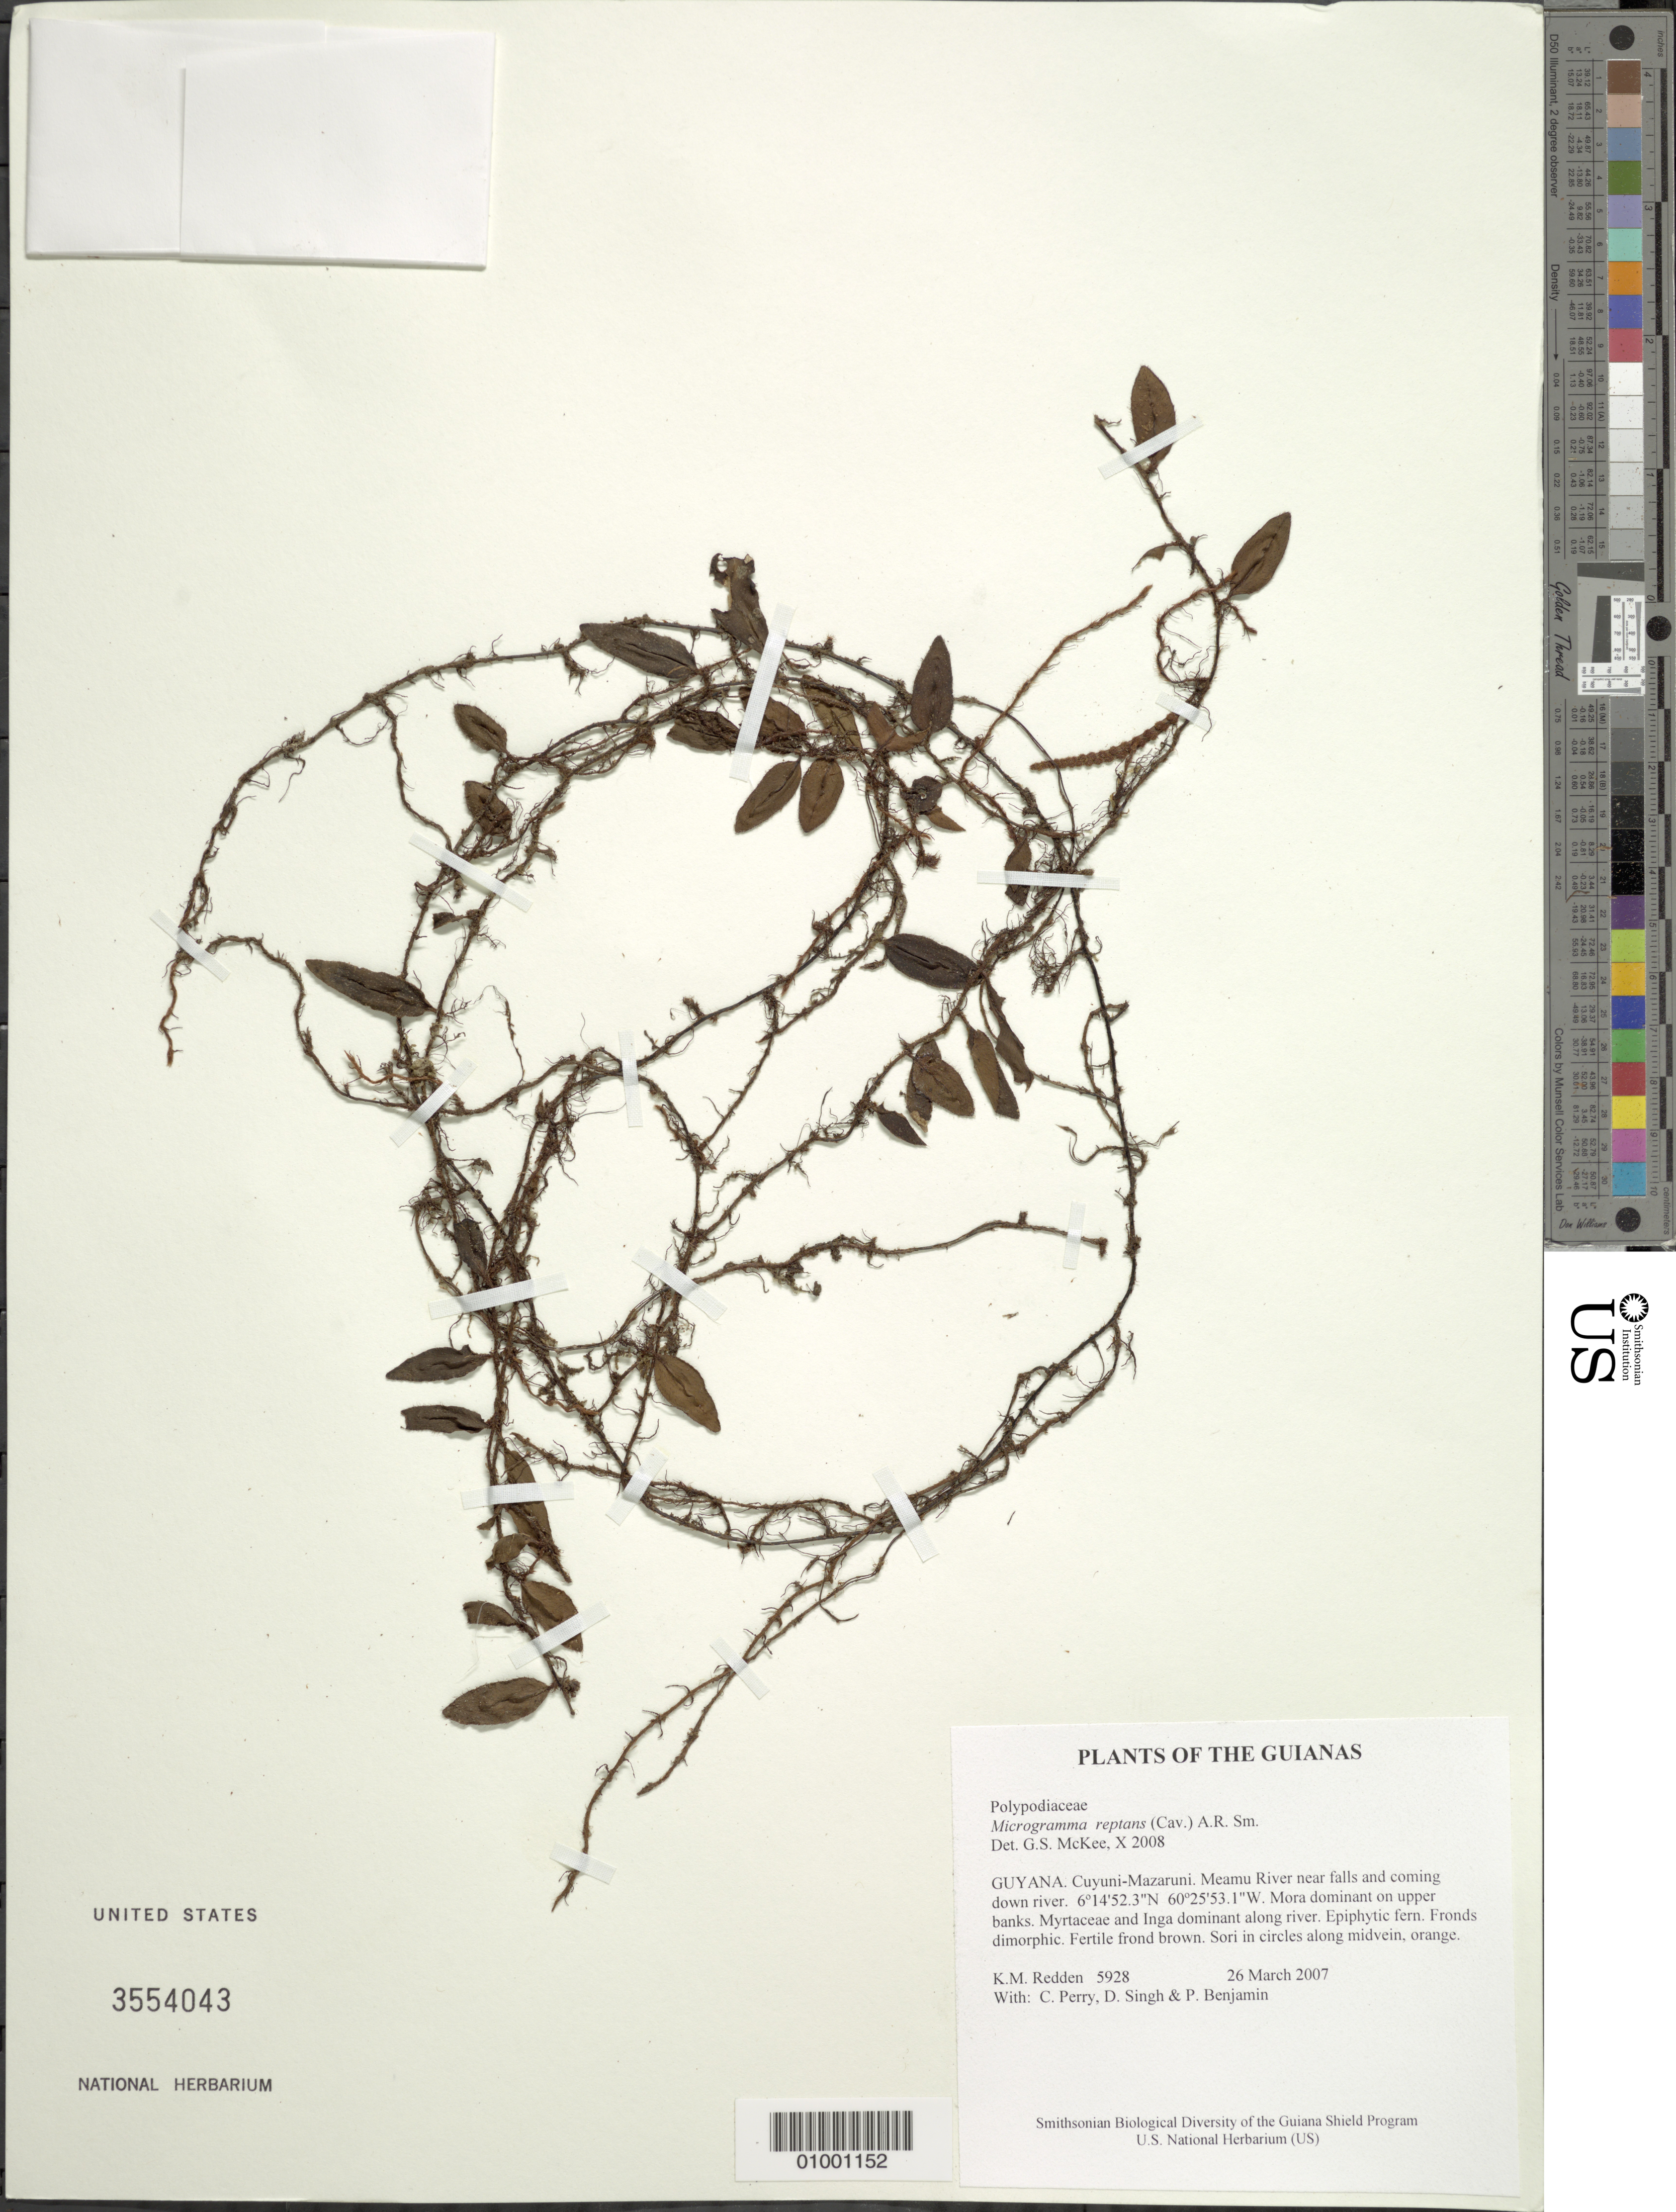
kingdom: Plantae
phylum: Tracheophyta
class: Polypodiopsida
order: Polypodiales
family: Polypodiaceae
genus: Microgramma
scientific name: Microgramma reptans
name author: (Cav.) A.R. Sm.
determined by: McKee, G. S., (US), NMNH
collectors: K. M. Redden, C. Perry, D. Singh & P. Benjamin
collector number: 5928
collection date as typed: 26 March 2007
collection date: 2007-03-26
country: Guyana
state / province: Cuyuni-Mazaruni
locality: Meamu River near falls and coming down river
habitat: Mora dominant on upper banks. Myrtaceae and Inga dominant along river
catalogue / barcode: US 3554043